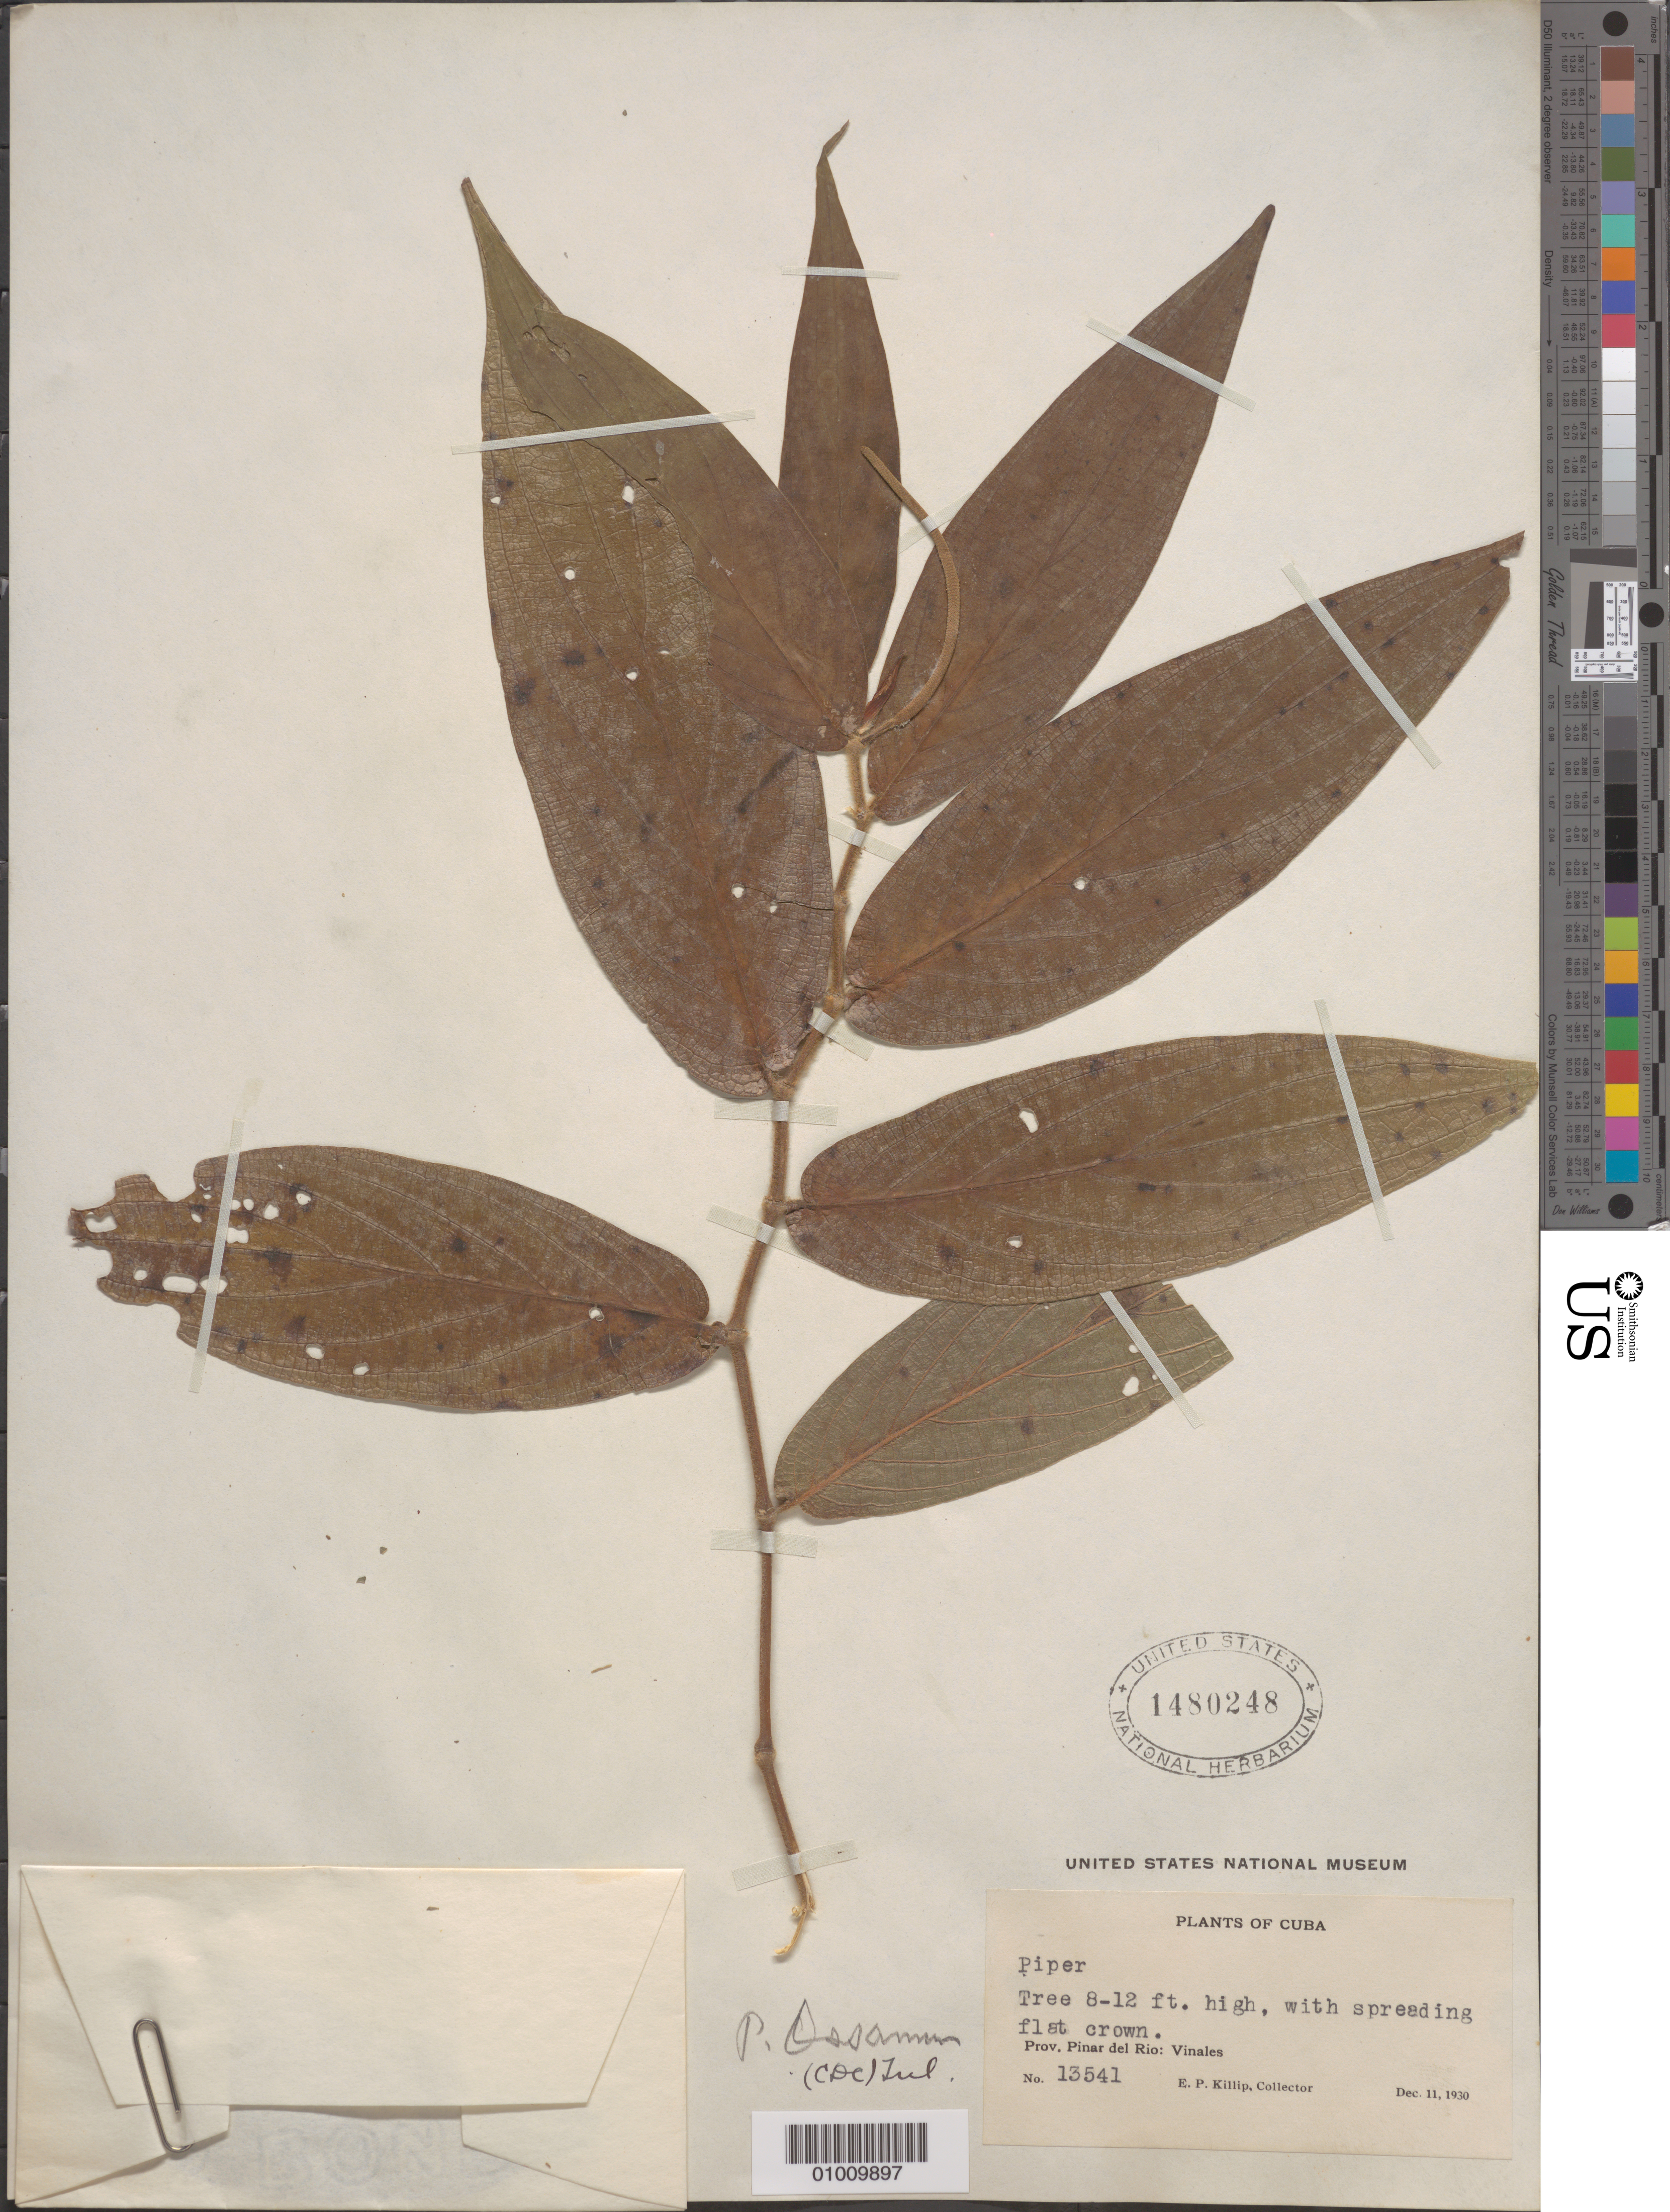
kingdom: Plantae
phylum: Tracheophyta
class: Magnoliopsida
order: Piperales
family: Piperaceae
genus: Piper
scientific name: Piper ossanum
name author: (C. DC.) Trel.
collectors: E. P. Killip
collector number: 13541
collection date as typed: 11 Dec 1930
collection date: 1930-12-11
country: Cuba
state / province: Pinar del Rio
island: Cuba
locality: Viñales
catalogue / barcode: US 1480248